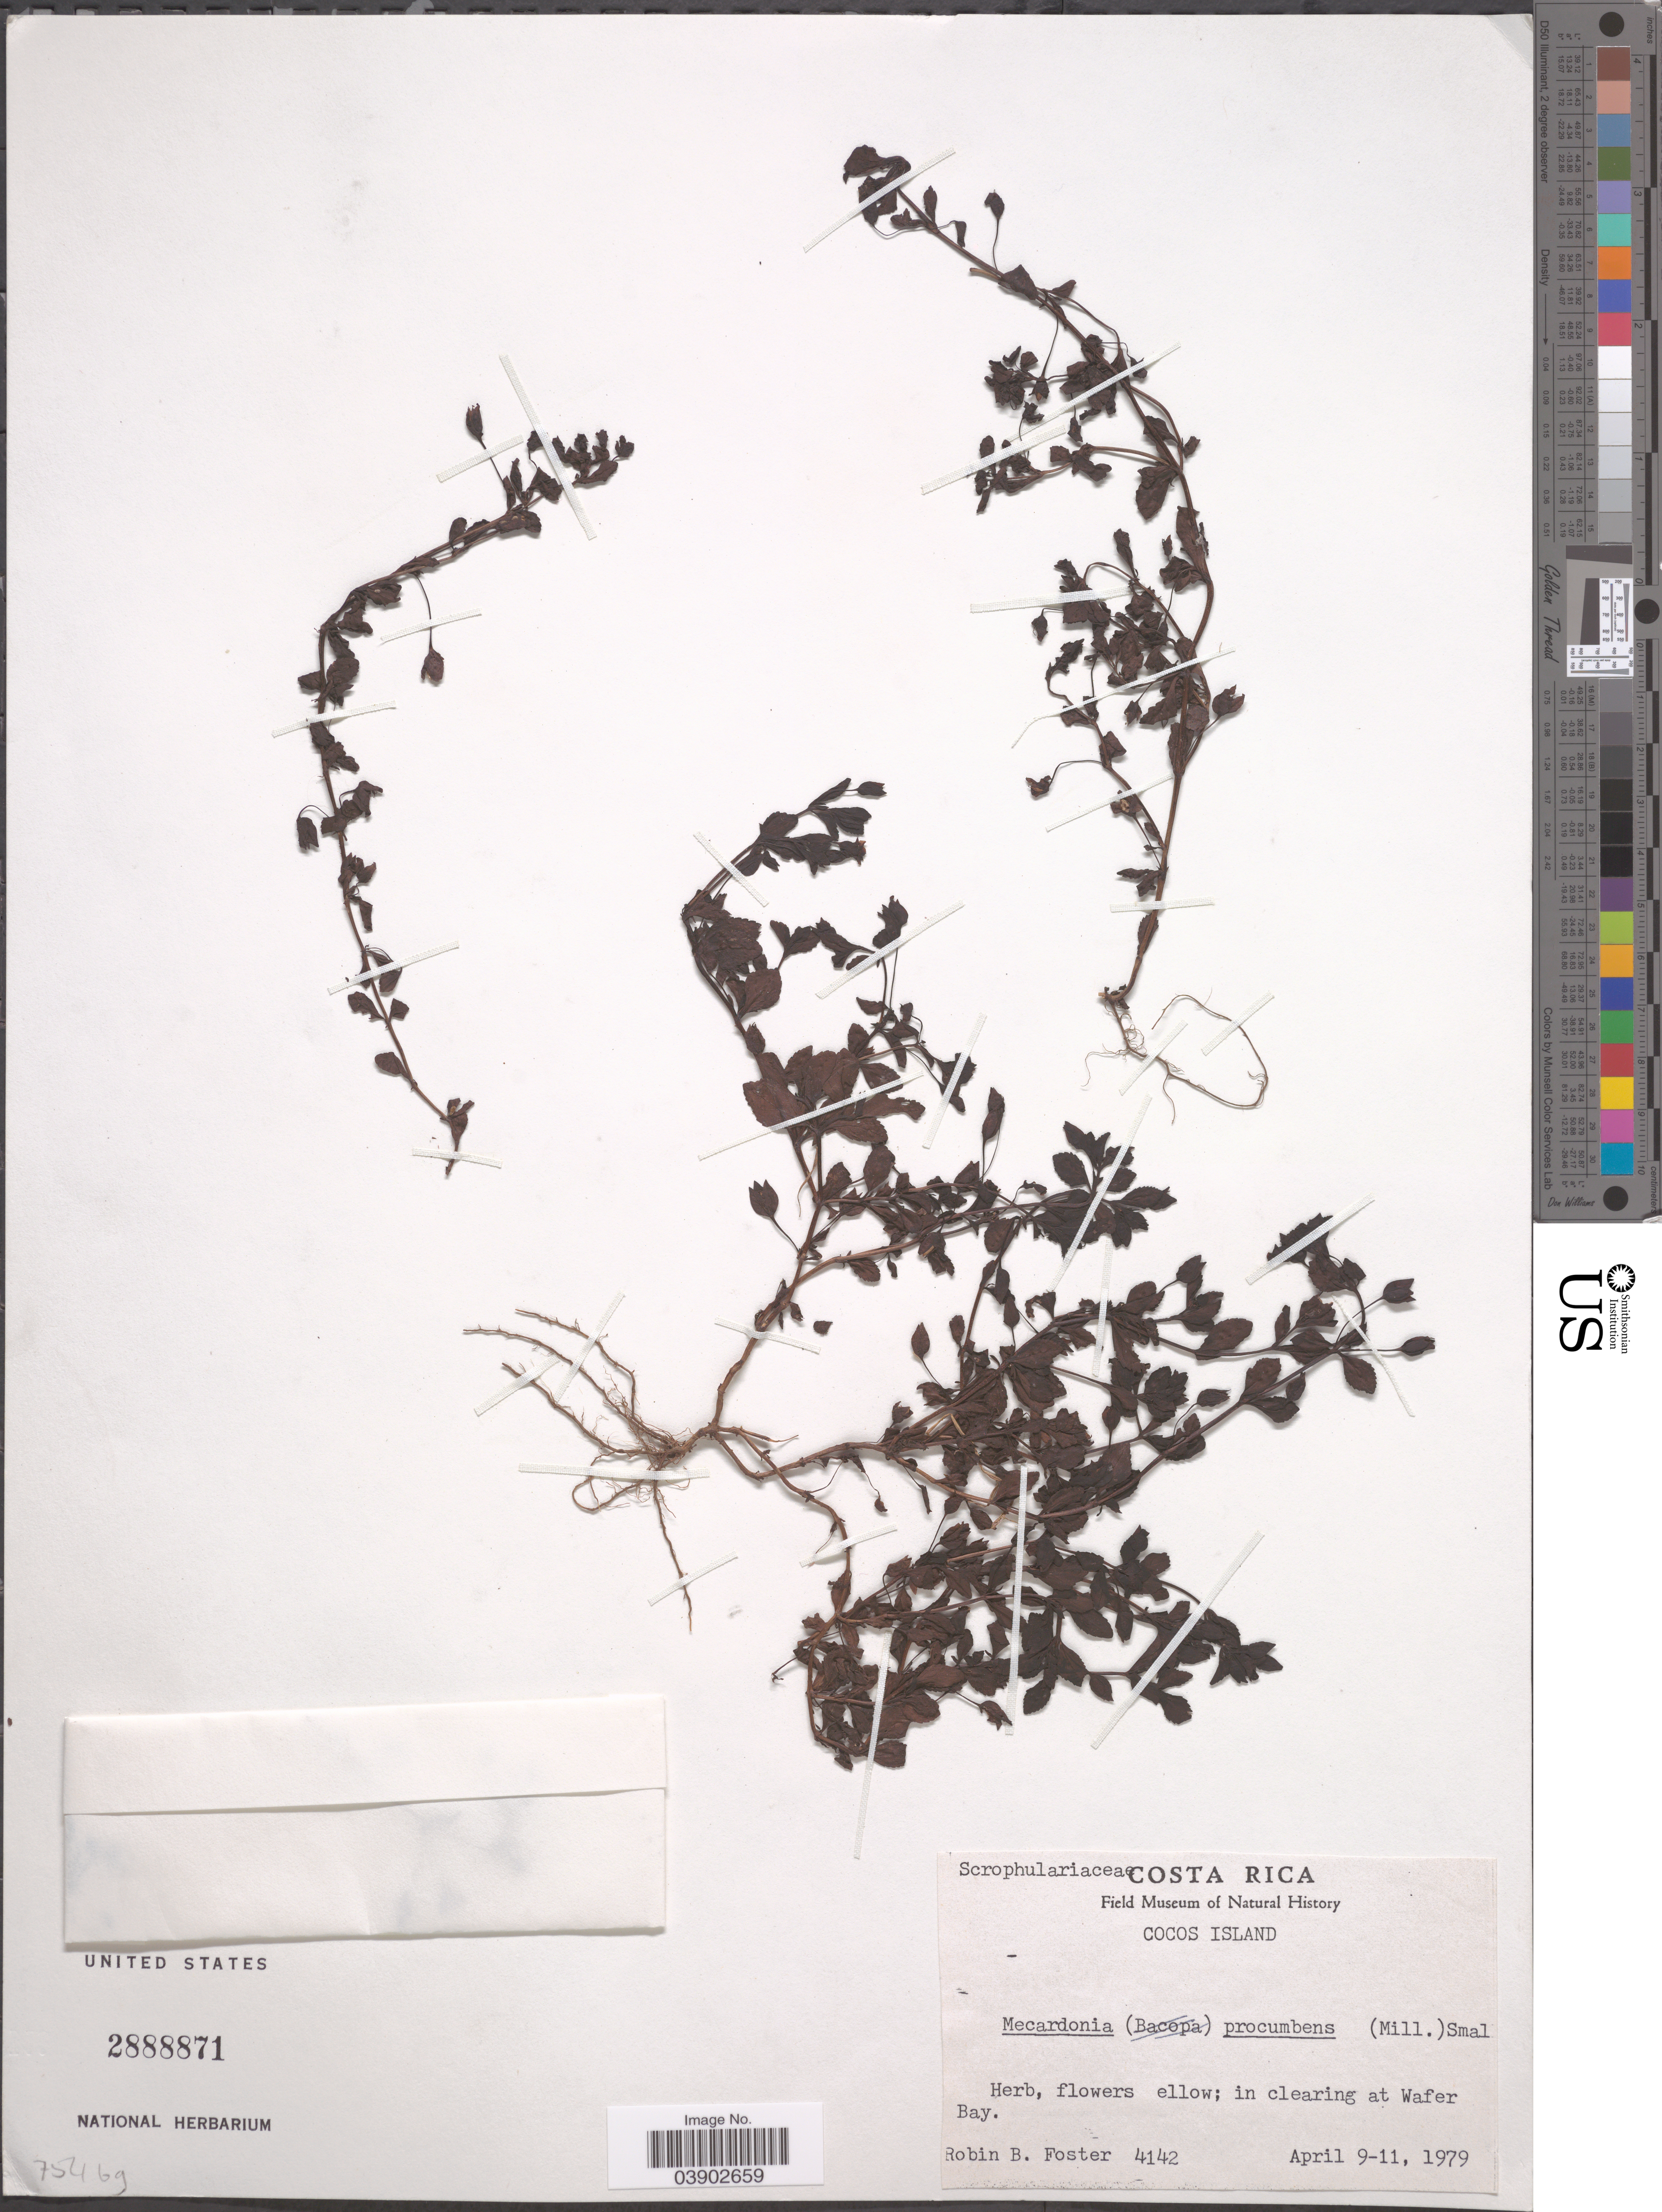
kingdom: Plantae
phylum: Tracheophyta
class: Magnoliopsida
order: Lamiales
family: Plantaginaceae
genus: Mecardonia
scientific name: Mecardonia procumbens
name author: (Mill.) Small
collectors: R. B. Foster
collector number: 4142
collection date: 1979-04-09/1979-04-11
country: Australia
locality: Cocos Island. In clearing at Wafer Bay.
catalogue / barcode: US 2888871